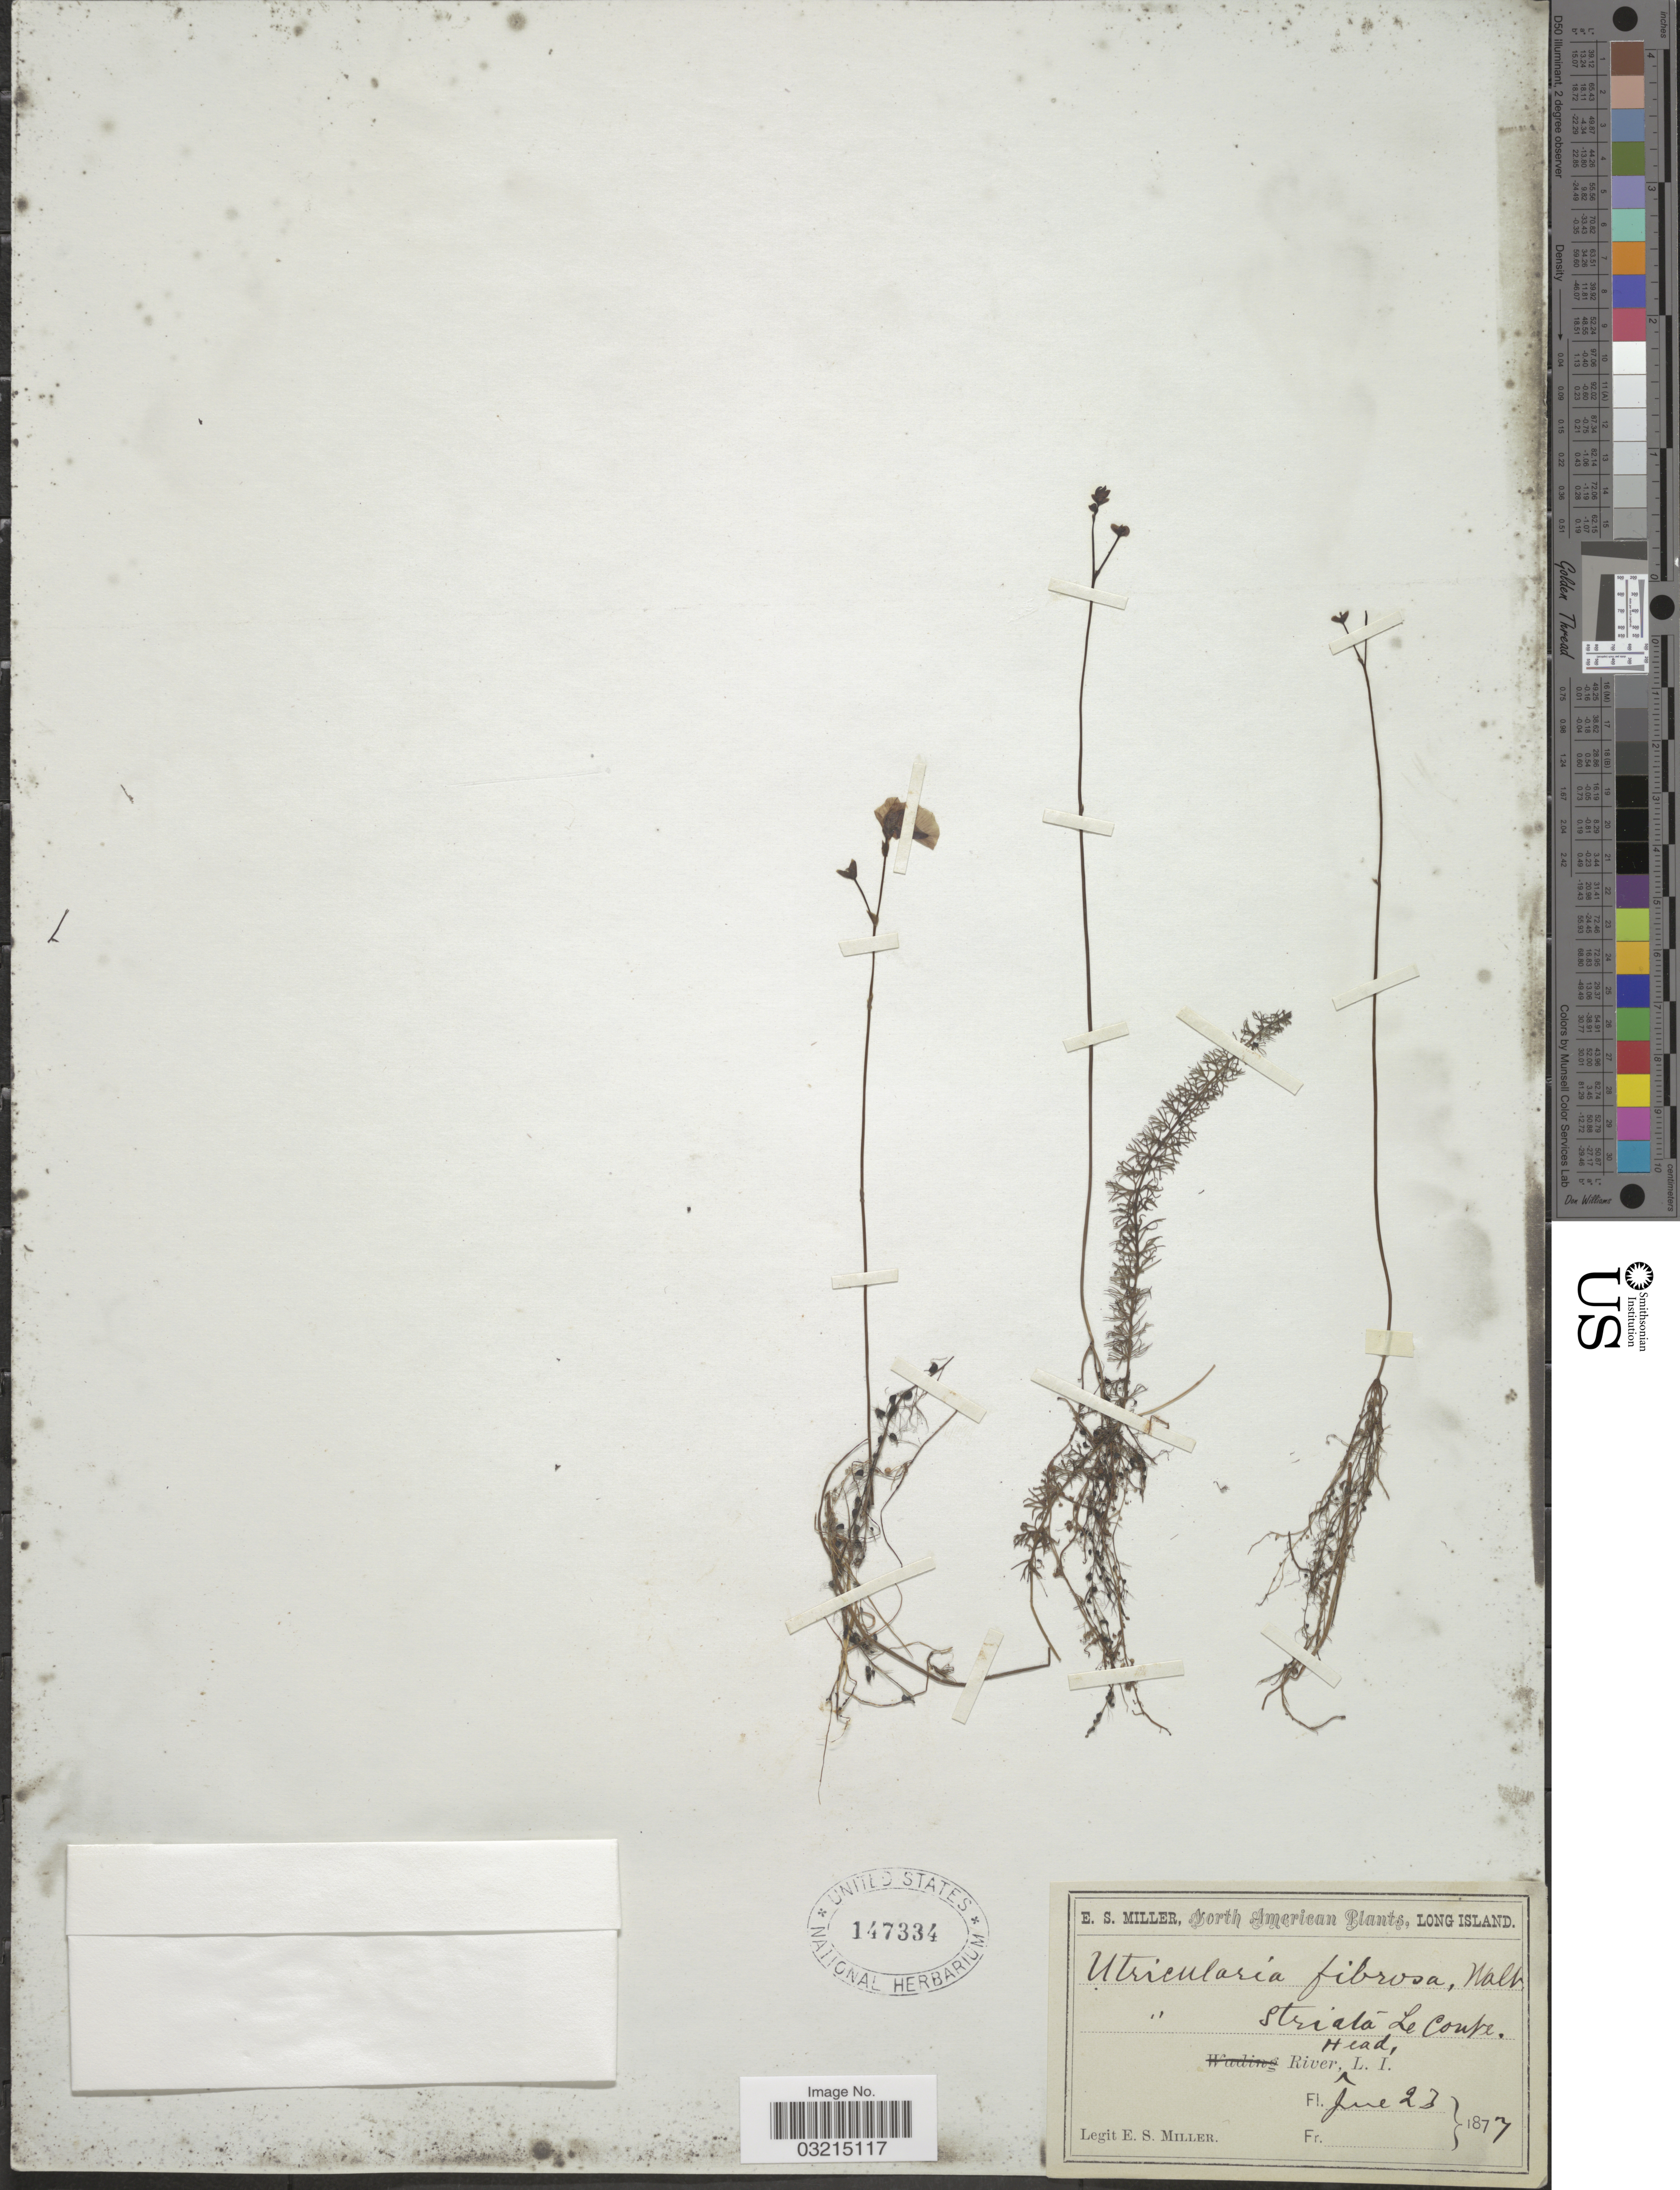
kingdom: Plantae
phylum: Tracheophyta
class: Magnoliopsida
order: Lamiales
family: Lentibulariaceae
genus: Utricularia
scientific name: Utricularia gibba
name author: L.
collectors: E. S. Miller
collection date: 1877-06-23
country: United States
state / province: New York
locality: Long Island. Head River.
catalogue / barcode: US 147334